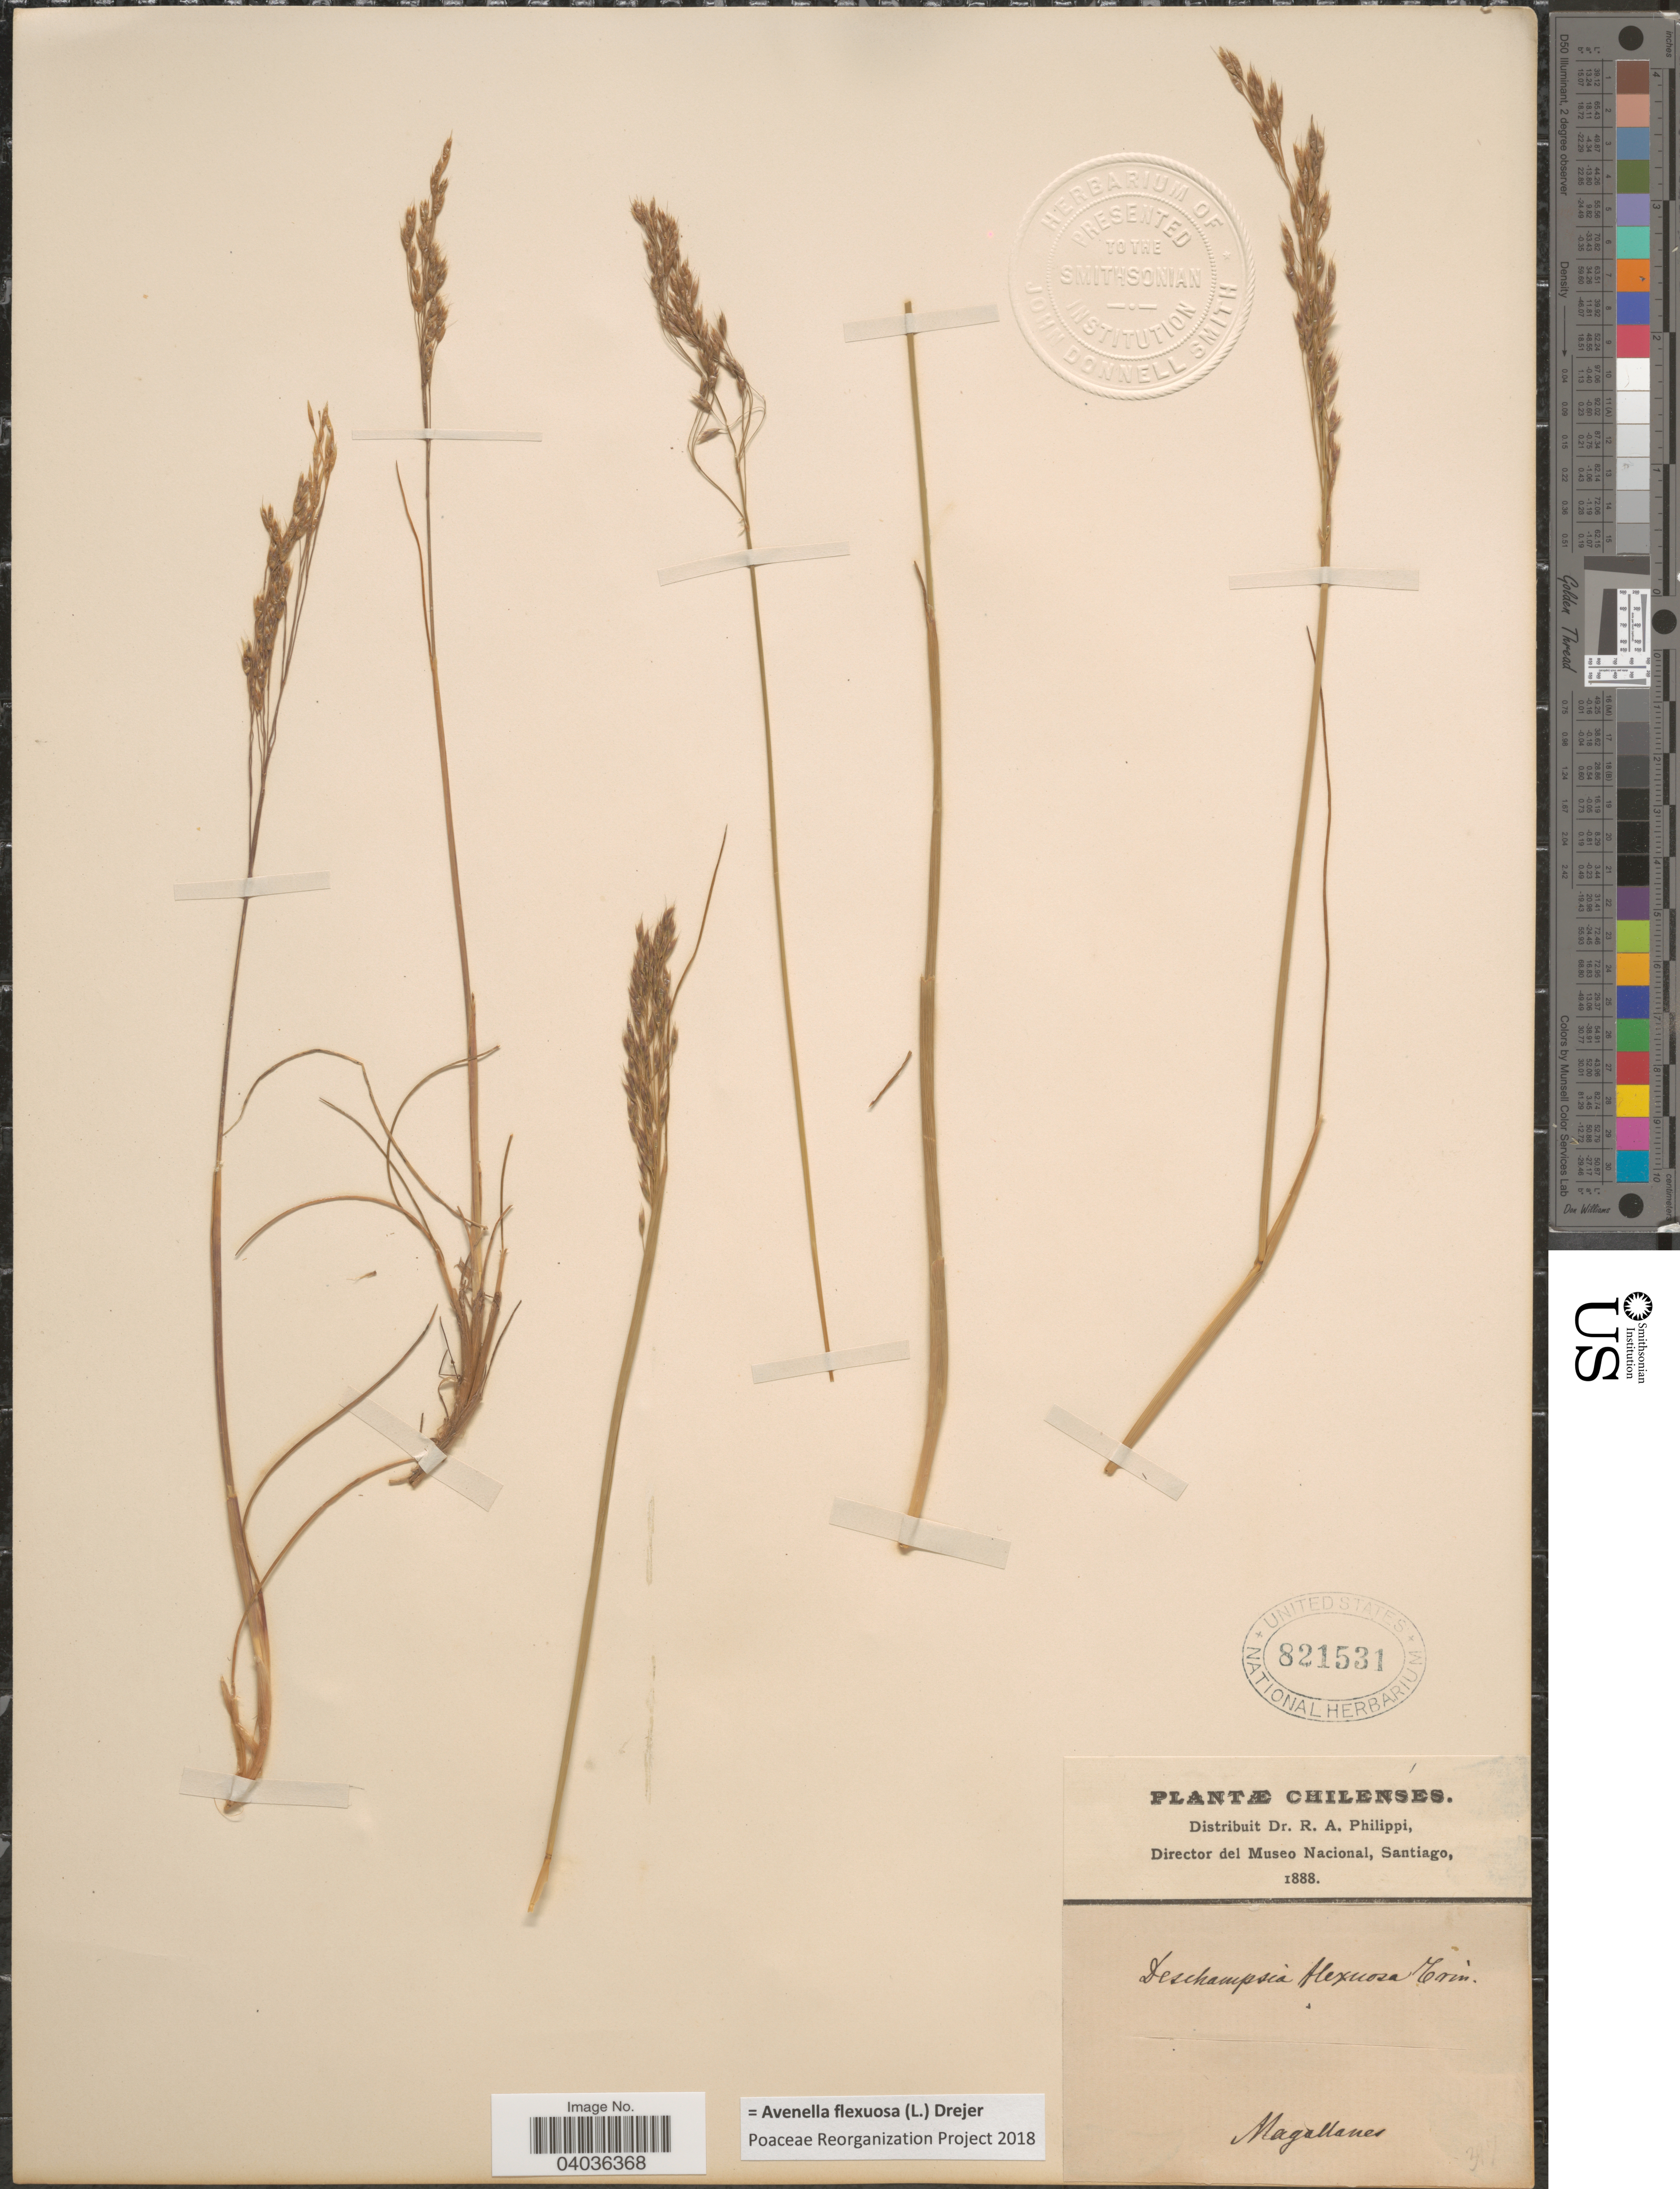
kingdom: Plantae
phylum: Tracheophyta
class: Liliopsida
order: Poales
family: Poaceae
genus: Avenella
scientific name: Avenella flexuosa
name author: (L.) Drejer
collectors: ex. herb. R.A. Philippi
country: Chile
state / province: Magallanes y de la Antártica Chilena (XII)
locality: Chilenses. Magallanes.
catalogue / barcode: US 821531